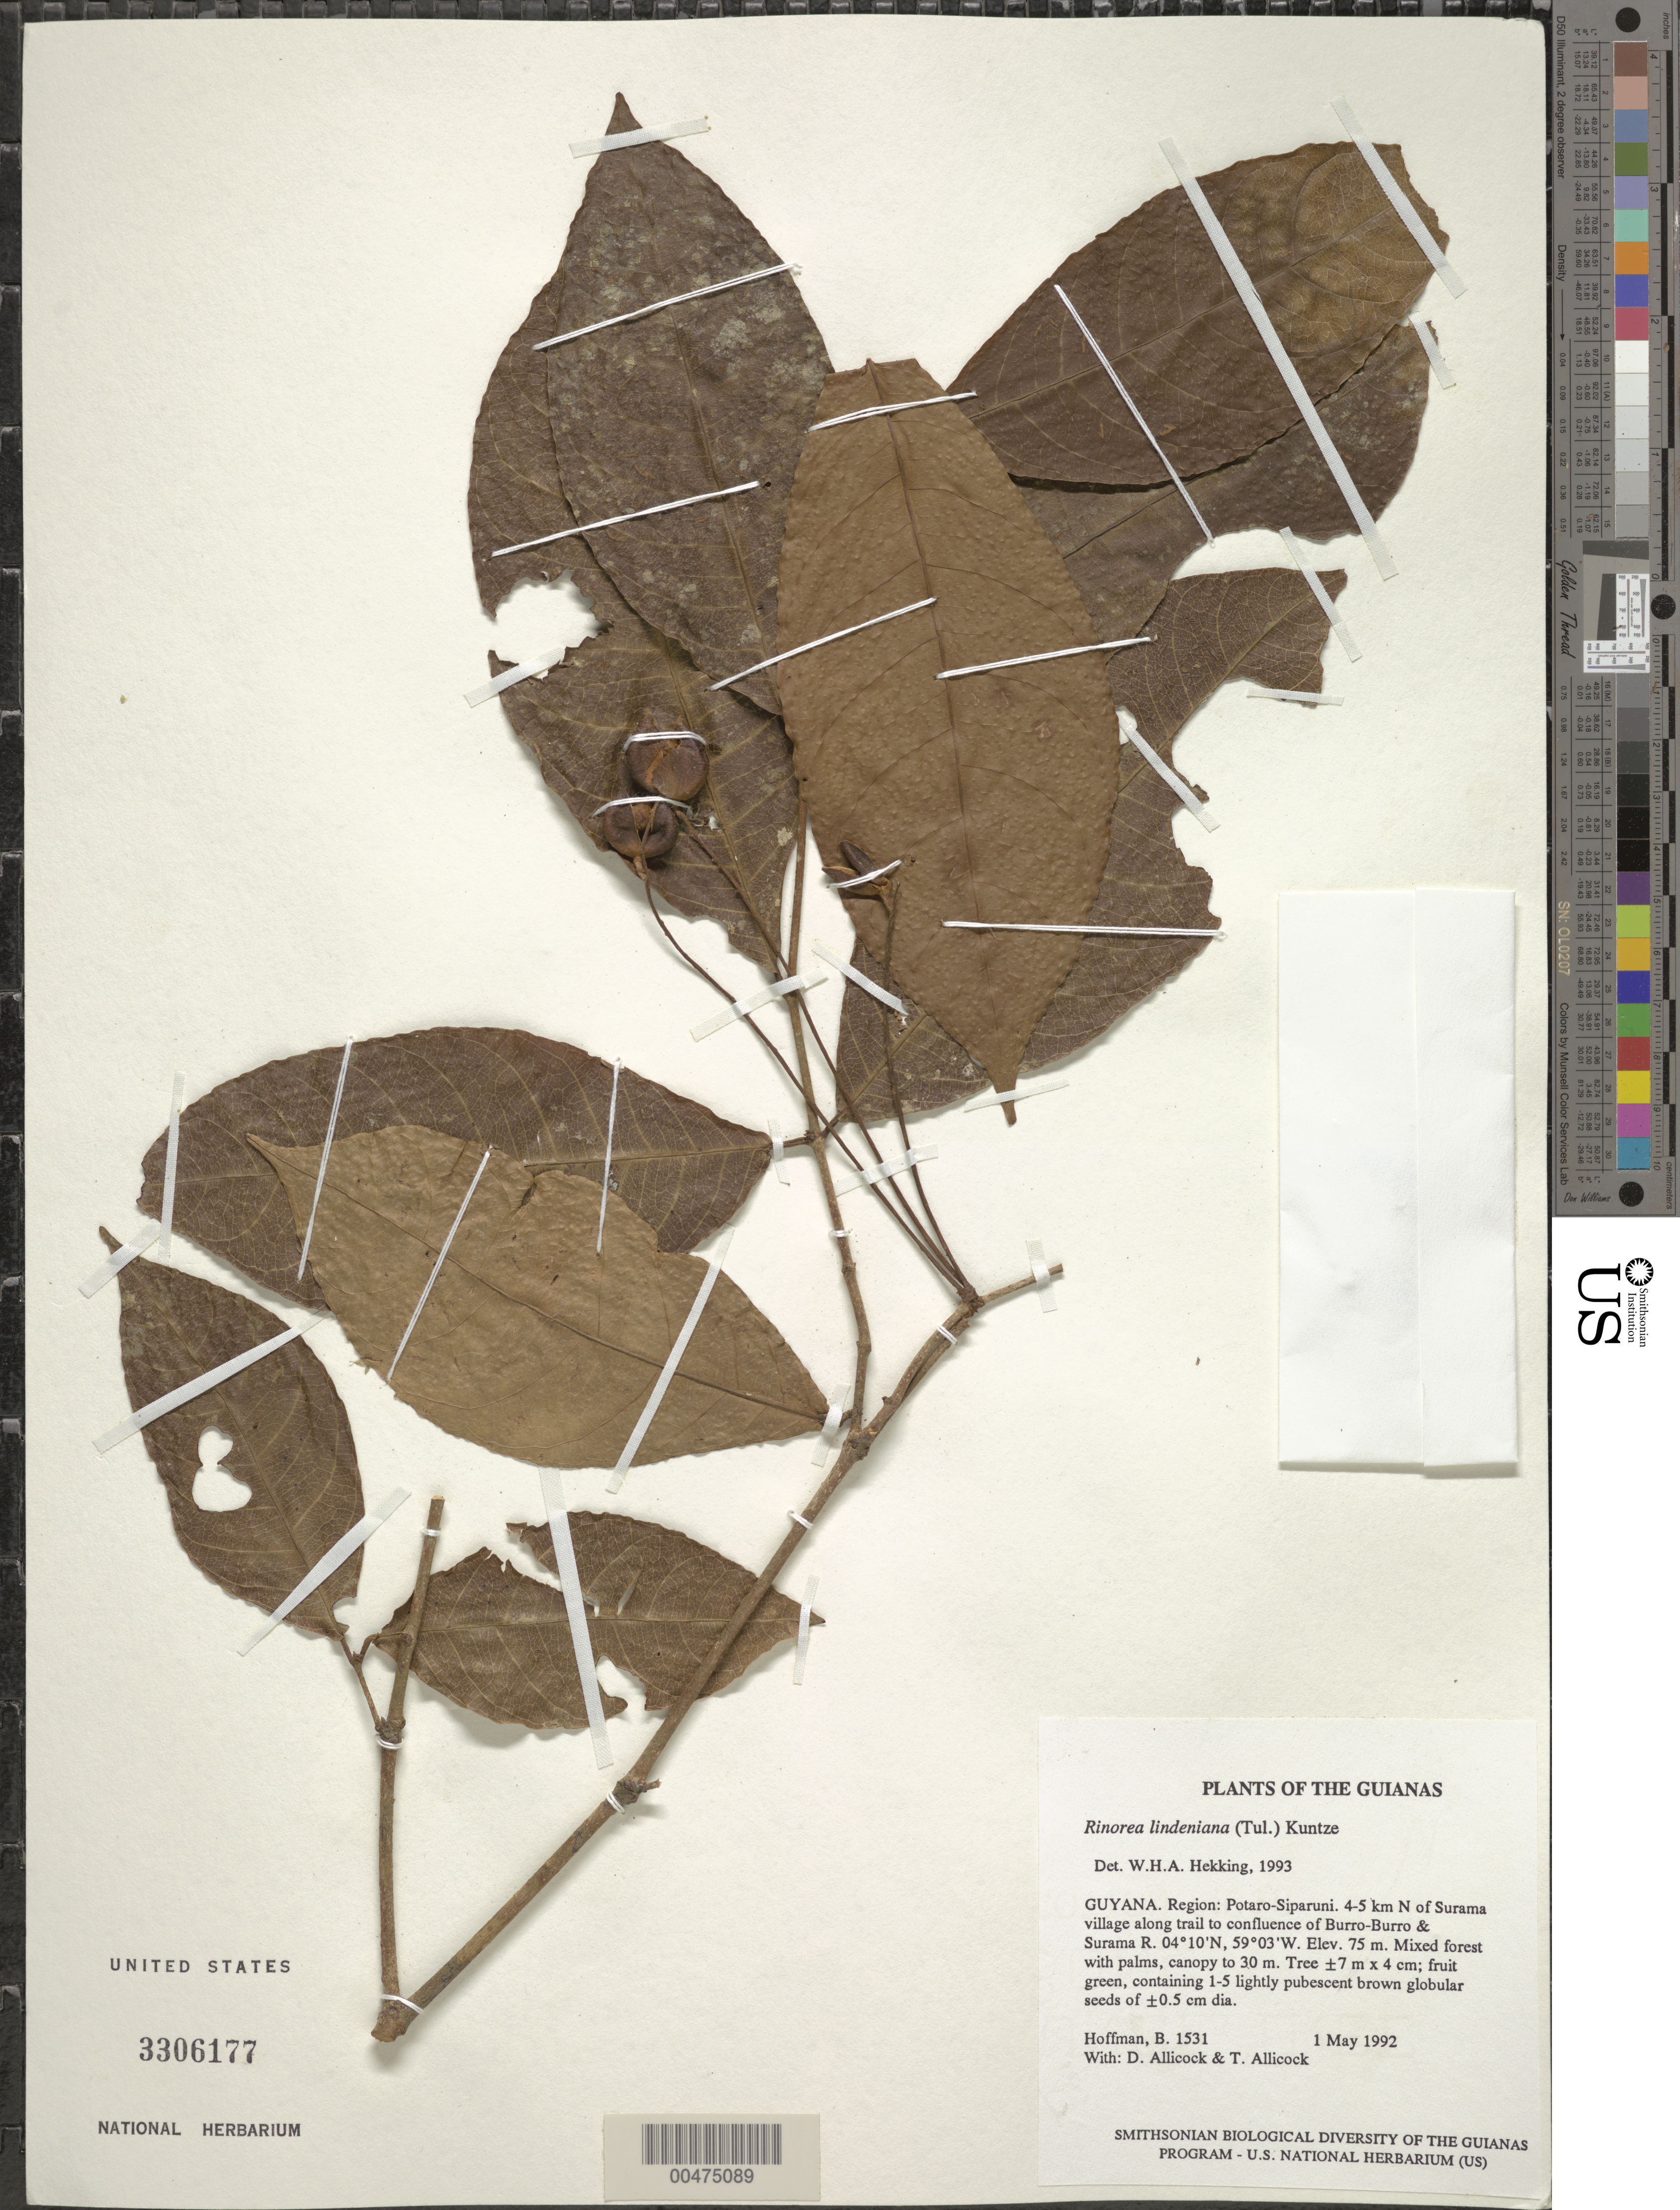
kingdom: Plantae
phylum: Tracheophyta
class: Magnoliopsida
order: Malpighiales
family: Violaceae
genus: Rinorea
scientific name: Rinorea lindeniana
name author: (Tul.) Kuntze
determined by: Hekking, W. H. A.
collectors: B. Hoffman, D. Allicock & T. Allicock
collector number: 1531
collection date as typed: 1 May 1992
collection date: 1992-05-01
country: Guyana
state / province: Potaro-Siparuni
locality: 4-5 km N of Surama village along trail to confluence of Burro-Burro & Surama Rivers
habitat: Mixed forest with palms, canopy to 30 m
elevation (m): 75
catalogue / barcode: US 3306177